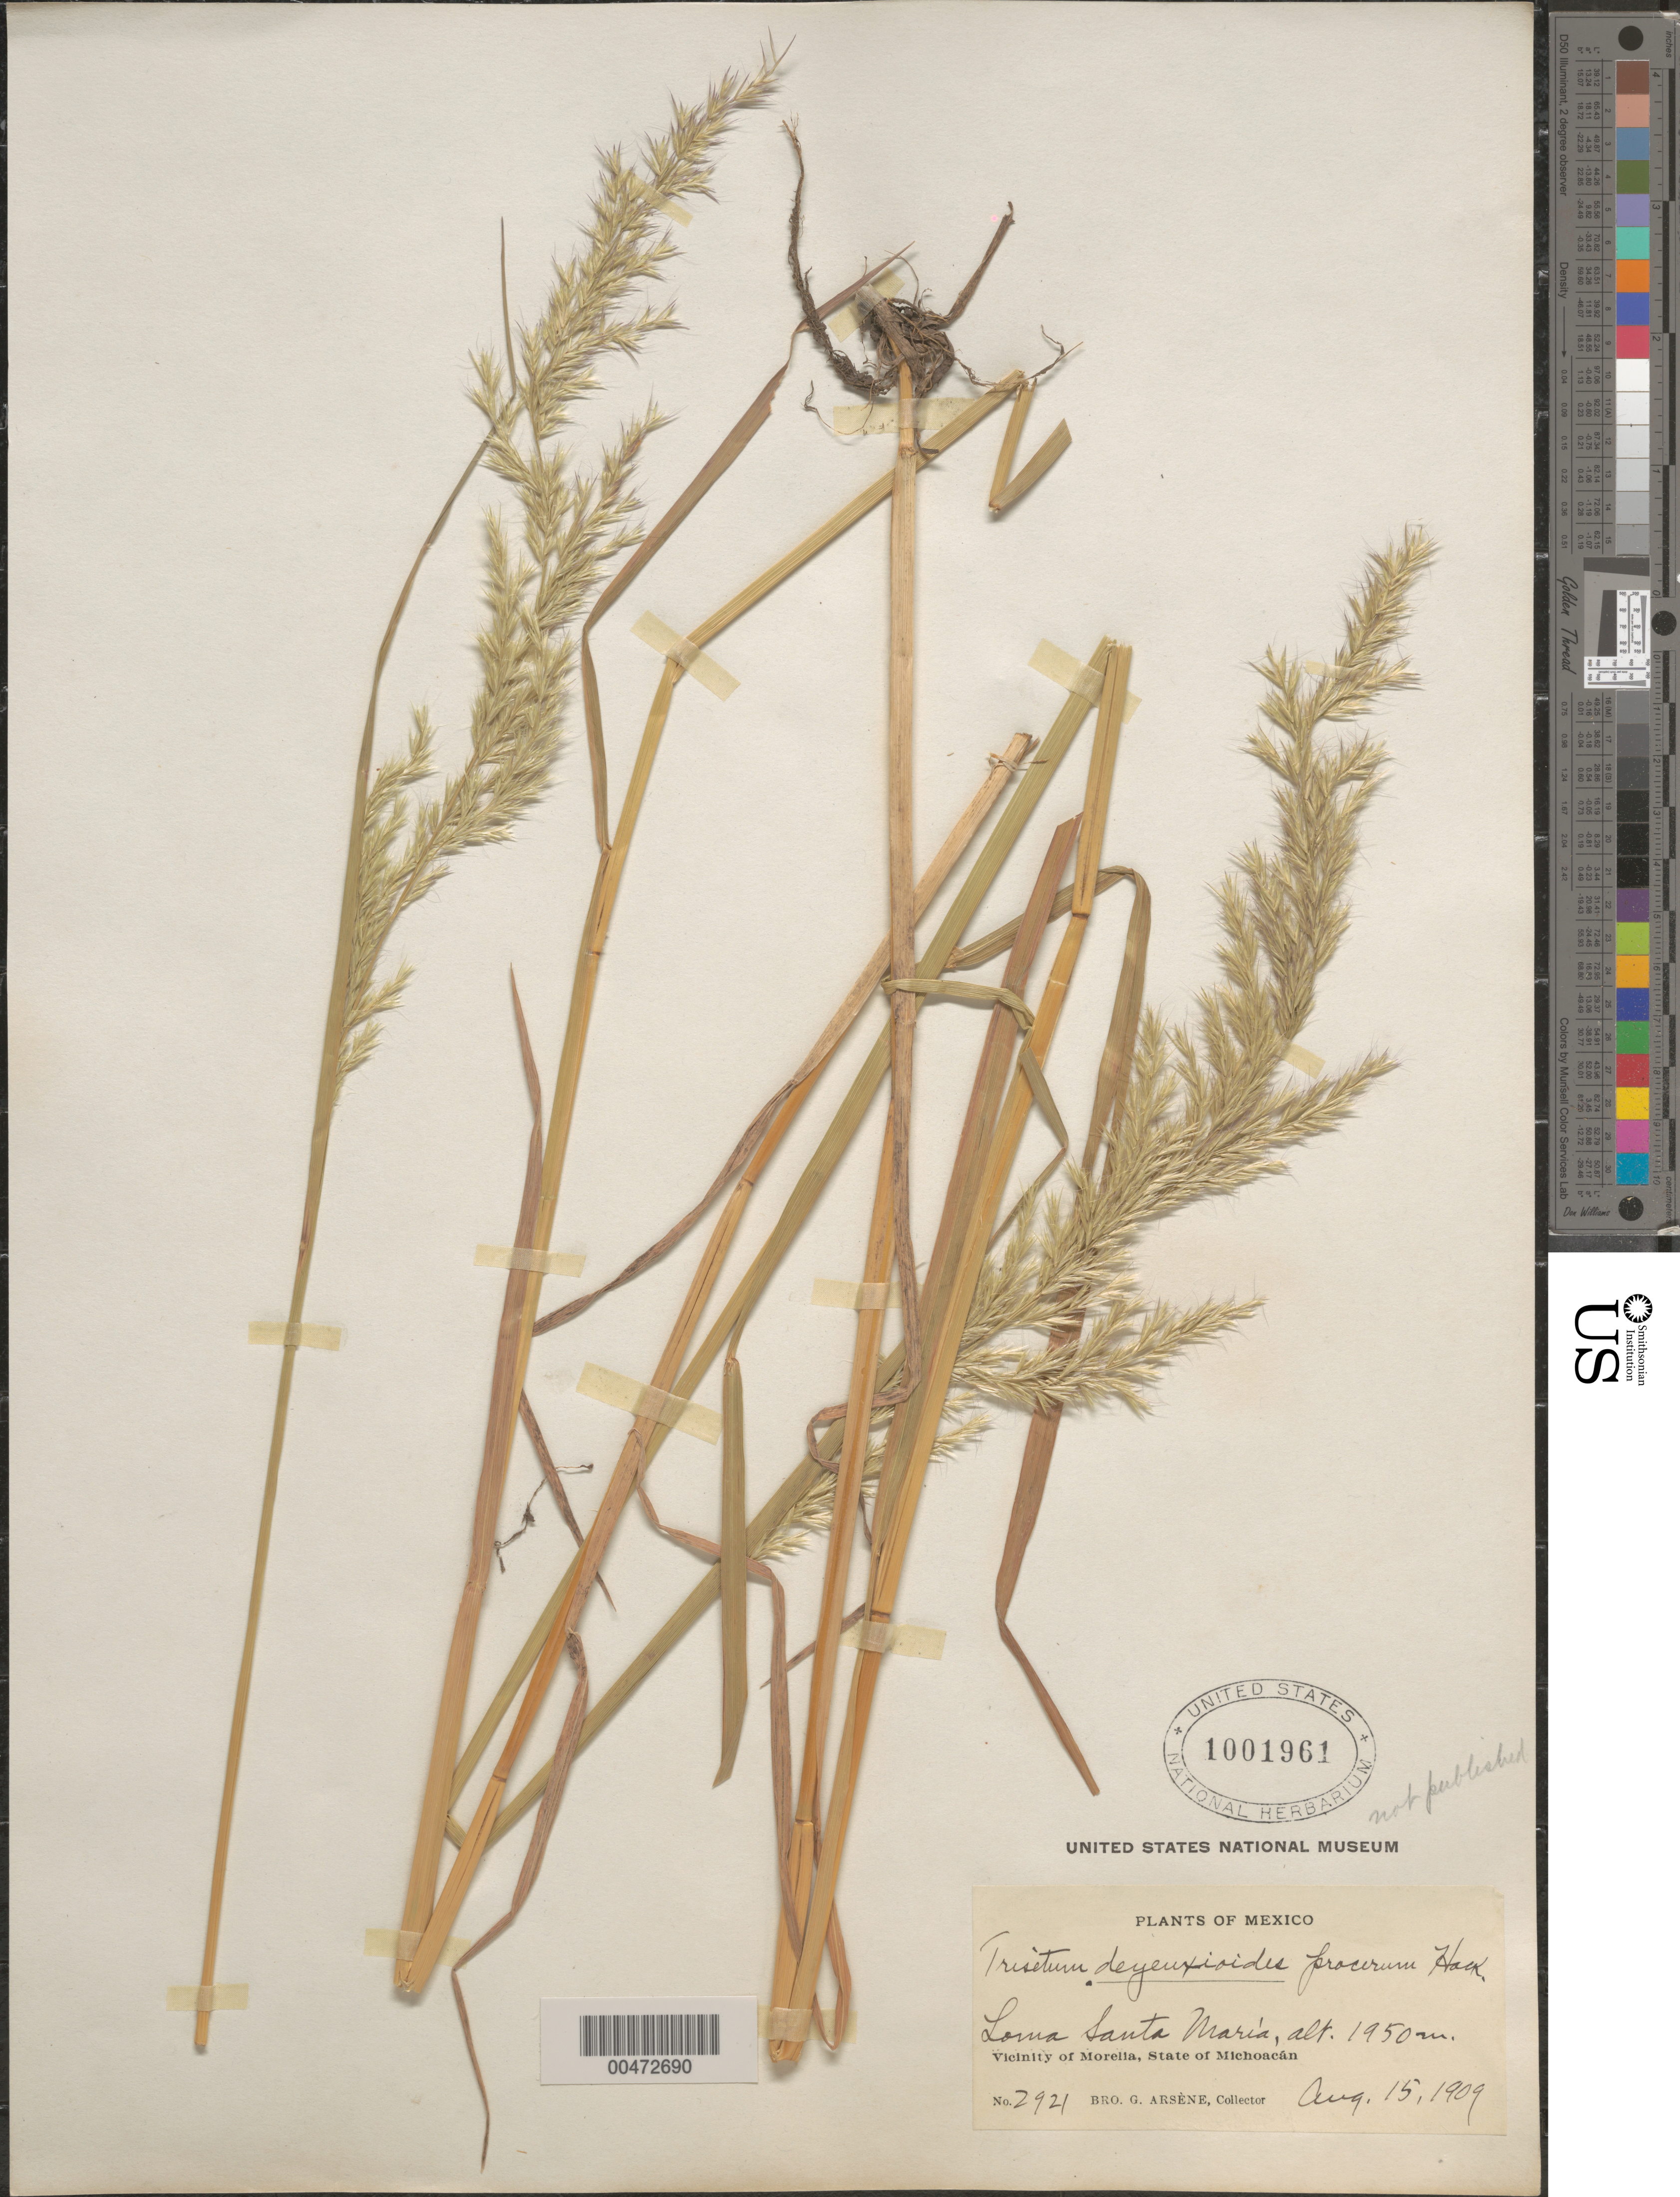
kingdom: Plantae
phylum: Tracheophyta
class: Liliopsida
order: Poales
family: Poaceae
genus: Trisetum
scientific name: Trisetum deyeuxioides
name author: (Kunth) Kunth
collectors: Bro. G. Arsène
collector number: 2921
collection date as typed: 15 Aug 1909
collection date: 1909-08-15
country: Mexico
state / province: Michoacán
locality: Loma Santa Mar¡a, vicinity of Morelia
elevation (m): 1950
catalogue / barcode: US 1001961